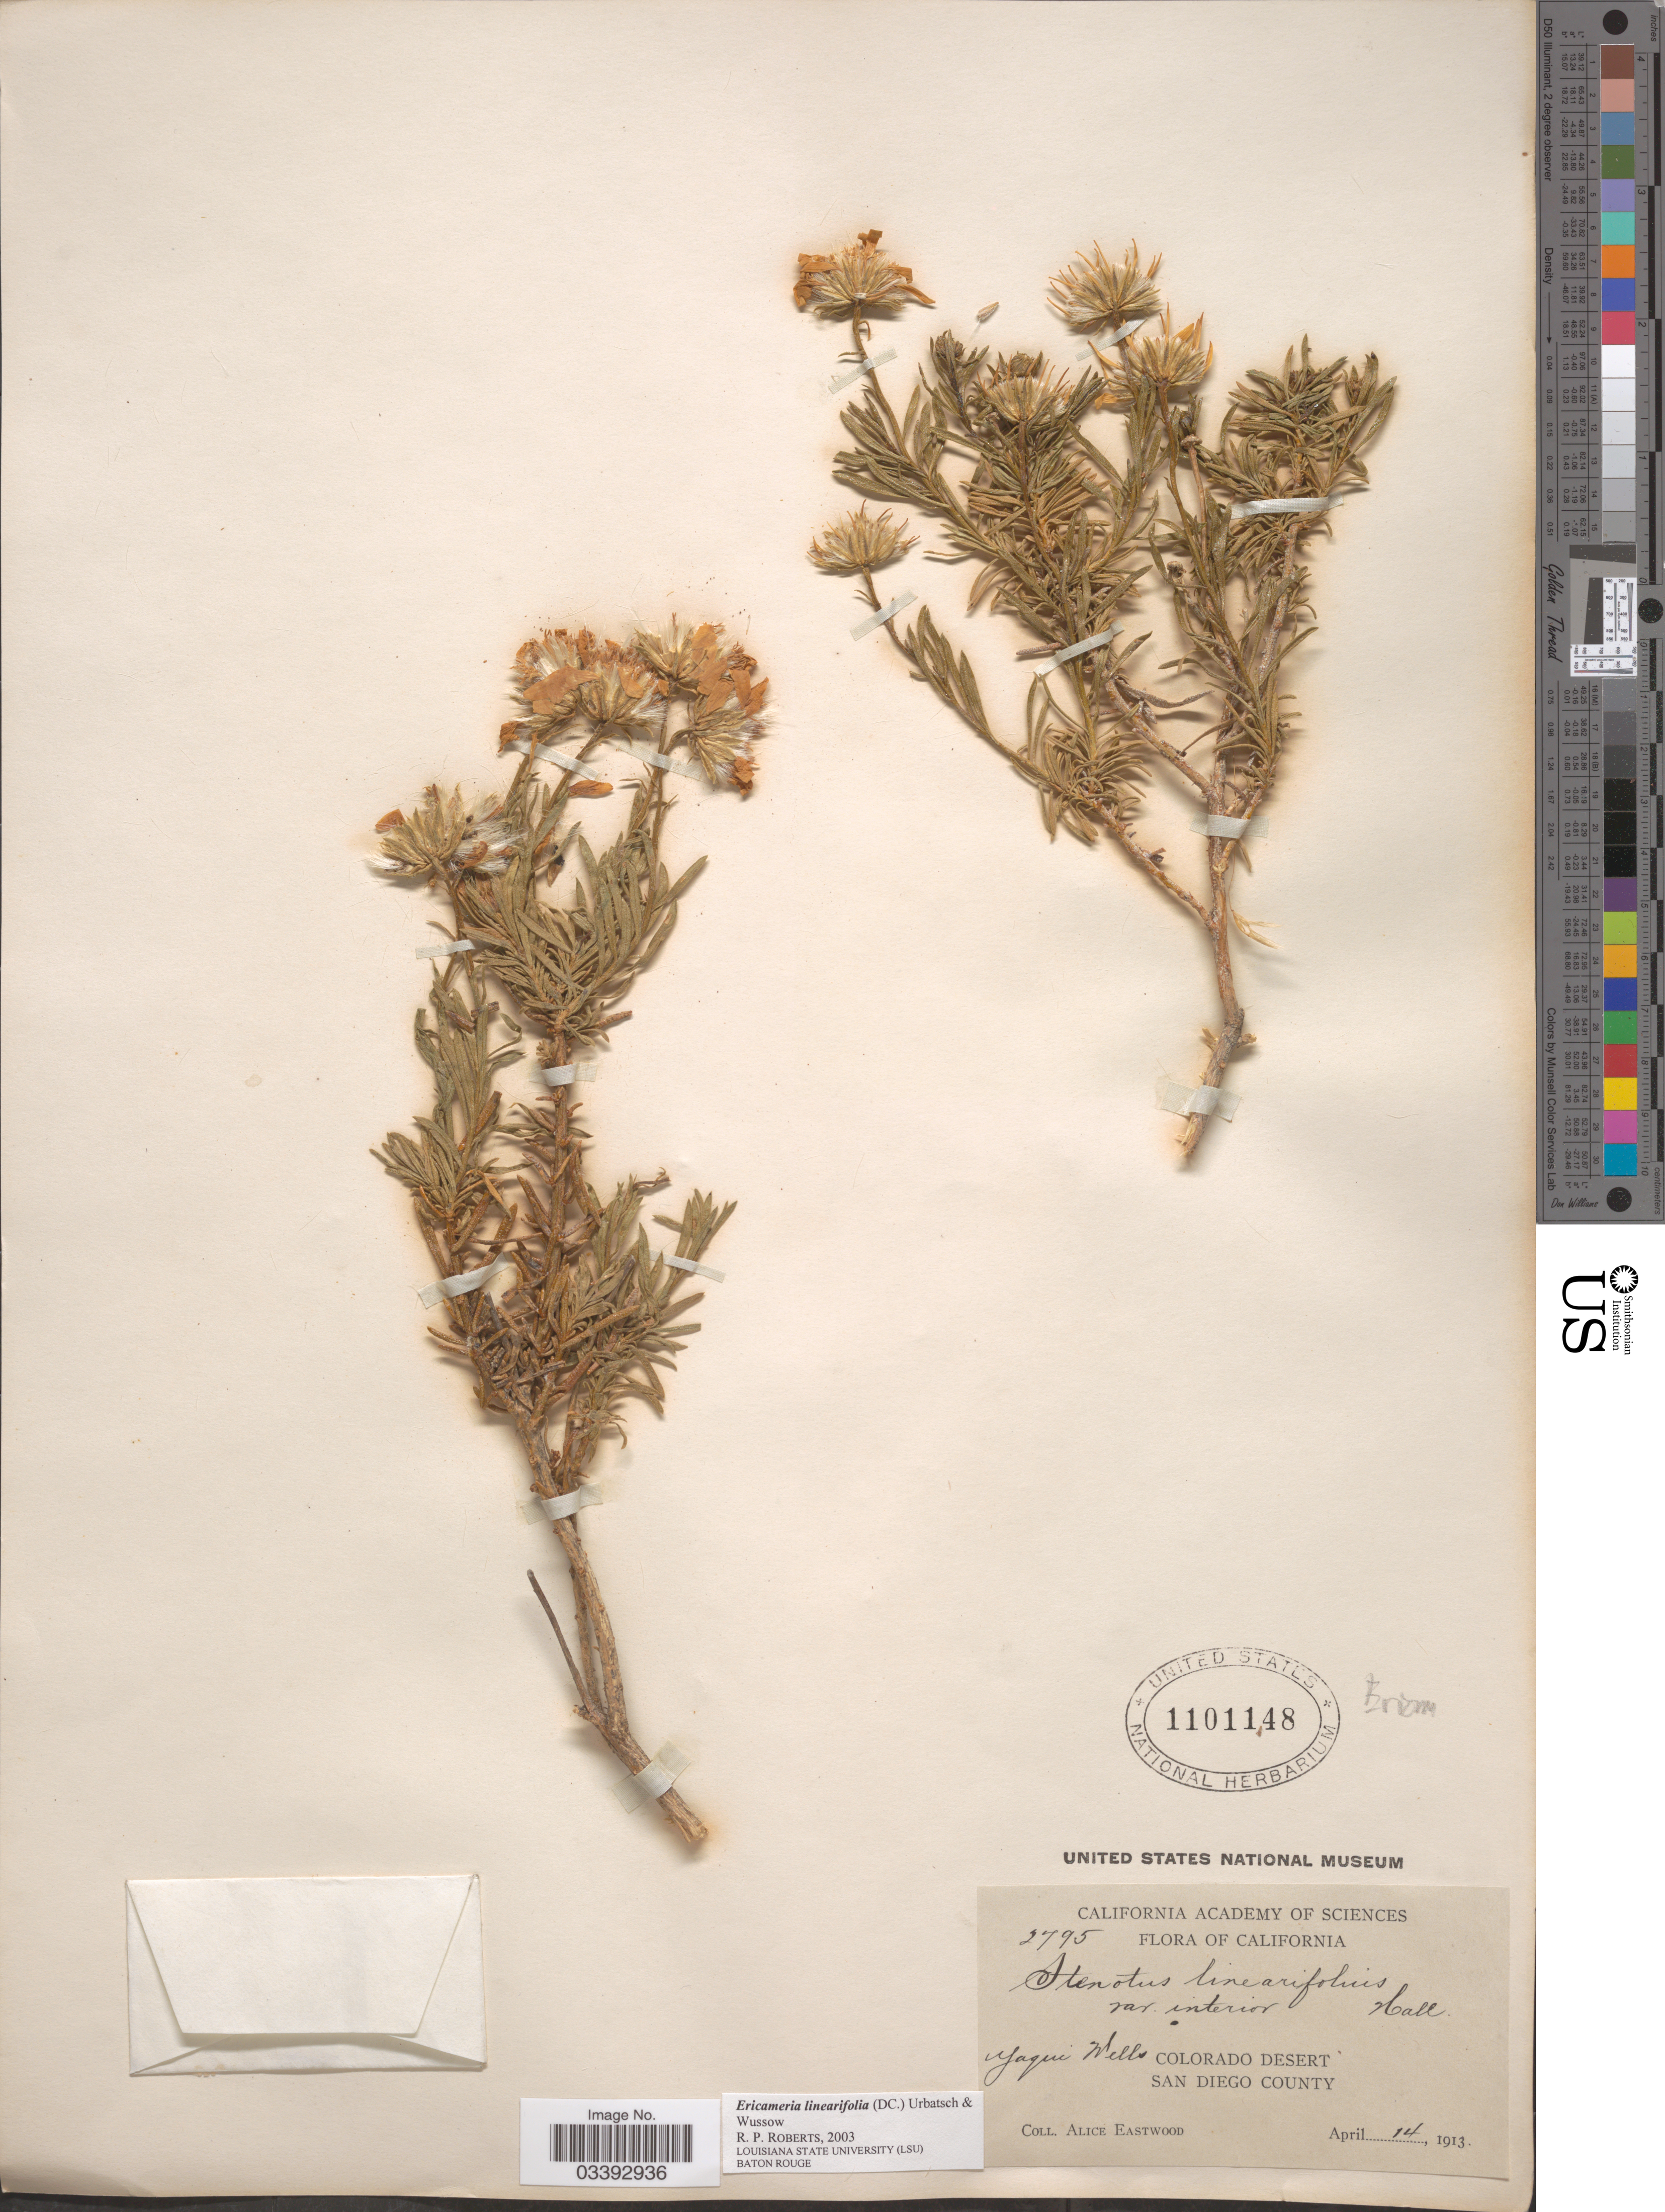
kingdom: Plantae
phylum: Tracheophyta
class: Magnoliopsida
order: Asterales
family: Asteraceae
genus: Ericameria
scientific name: Ericameria linearifolia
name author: (DC.) Urbatsch & Wussow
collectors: A. Eastwood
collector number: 2795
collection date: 1913-04-14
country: United States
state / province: California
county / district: San Diego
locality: Yaqui Wells, Colorado Desert, San Diego County.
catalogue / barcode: US 1101148